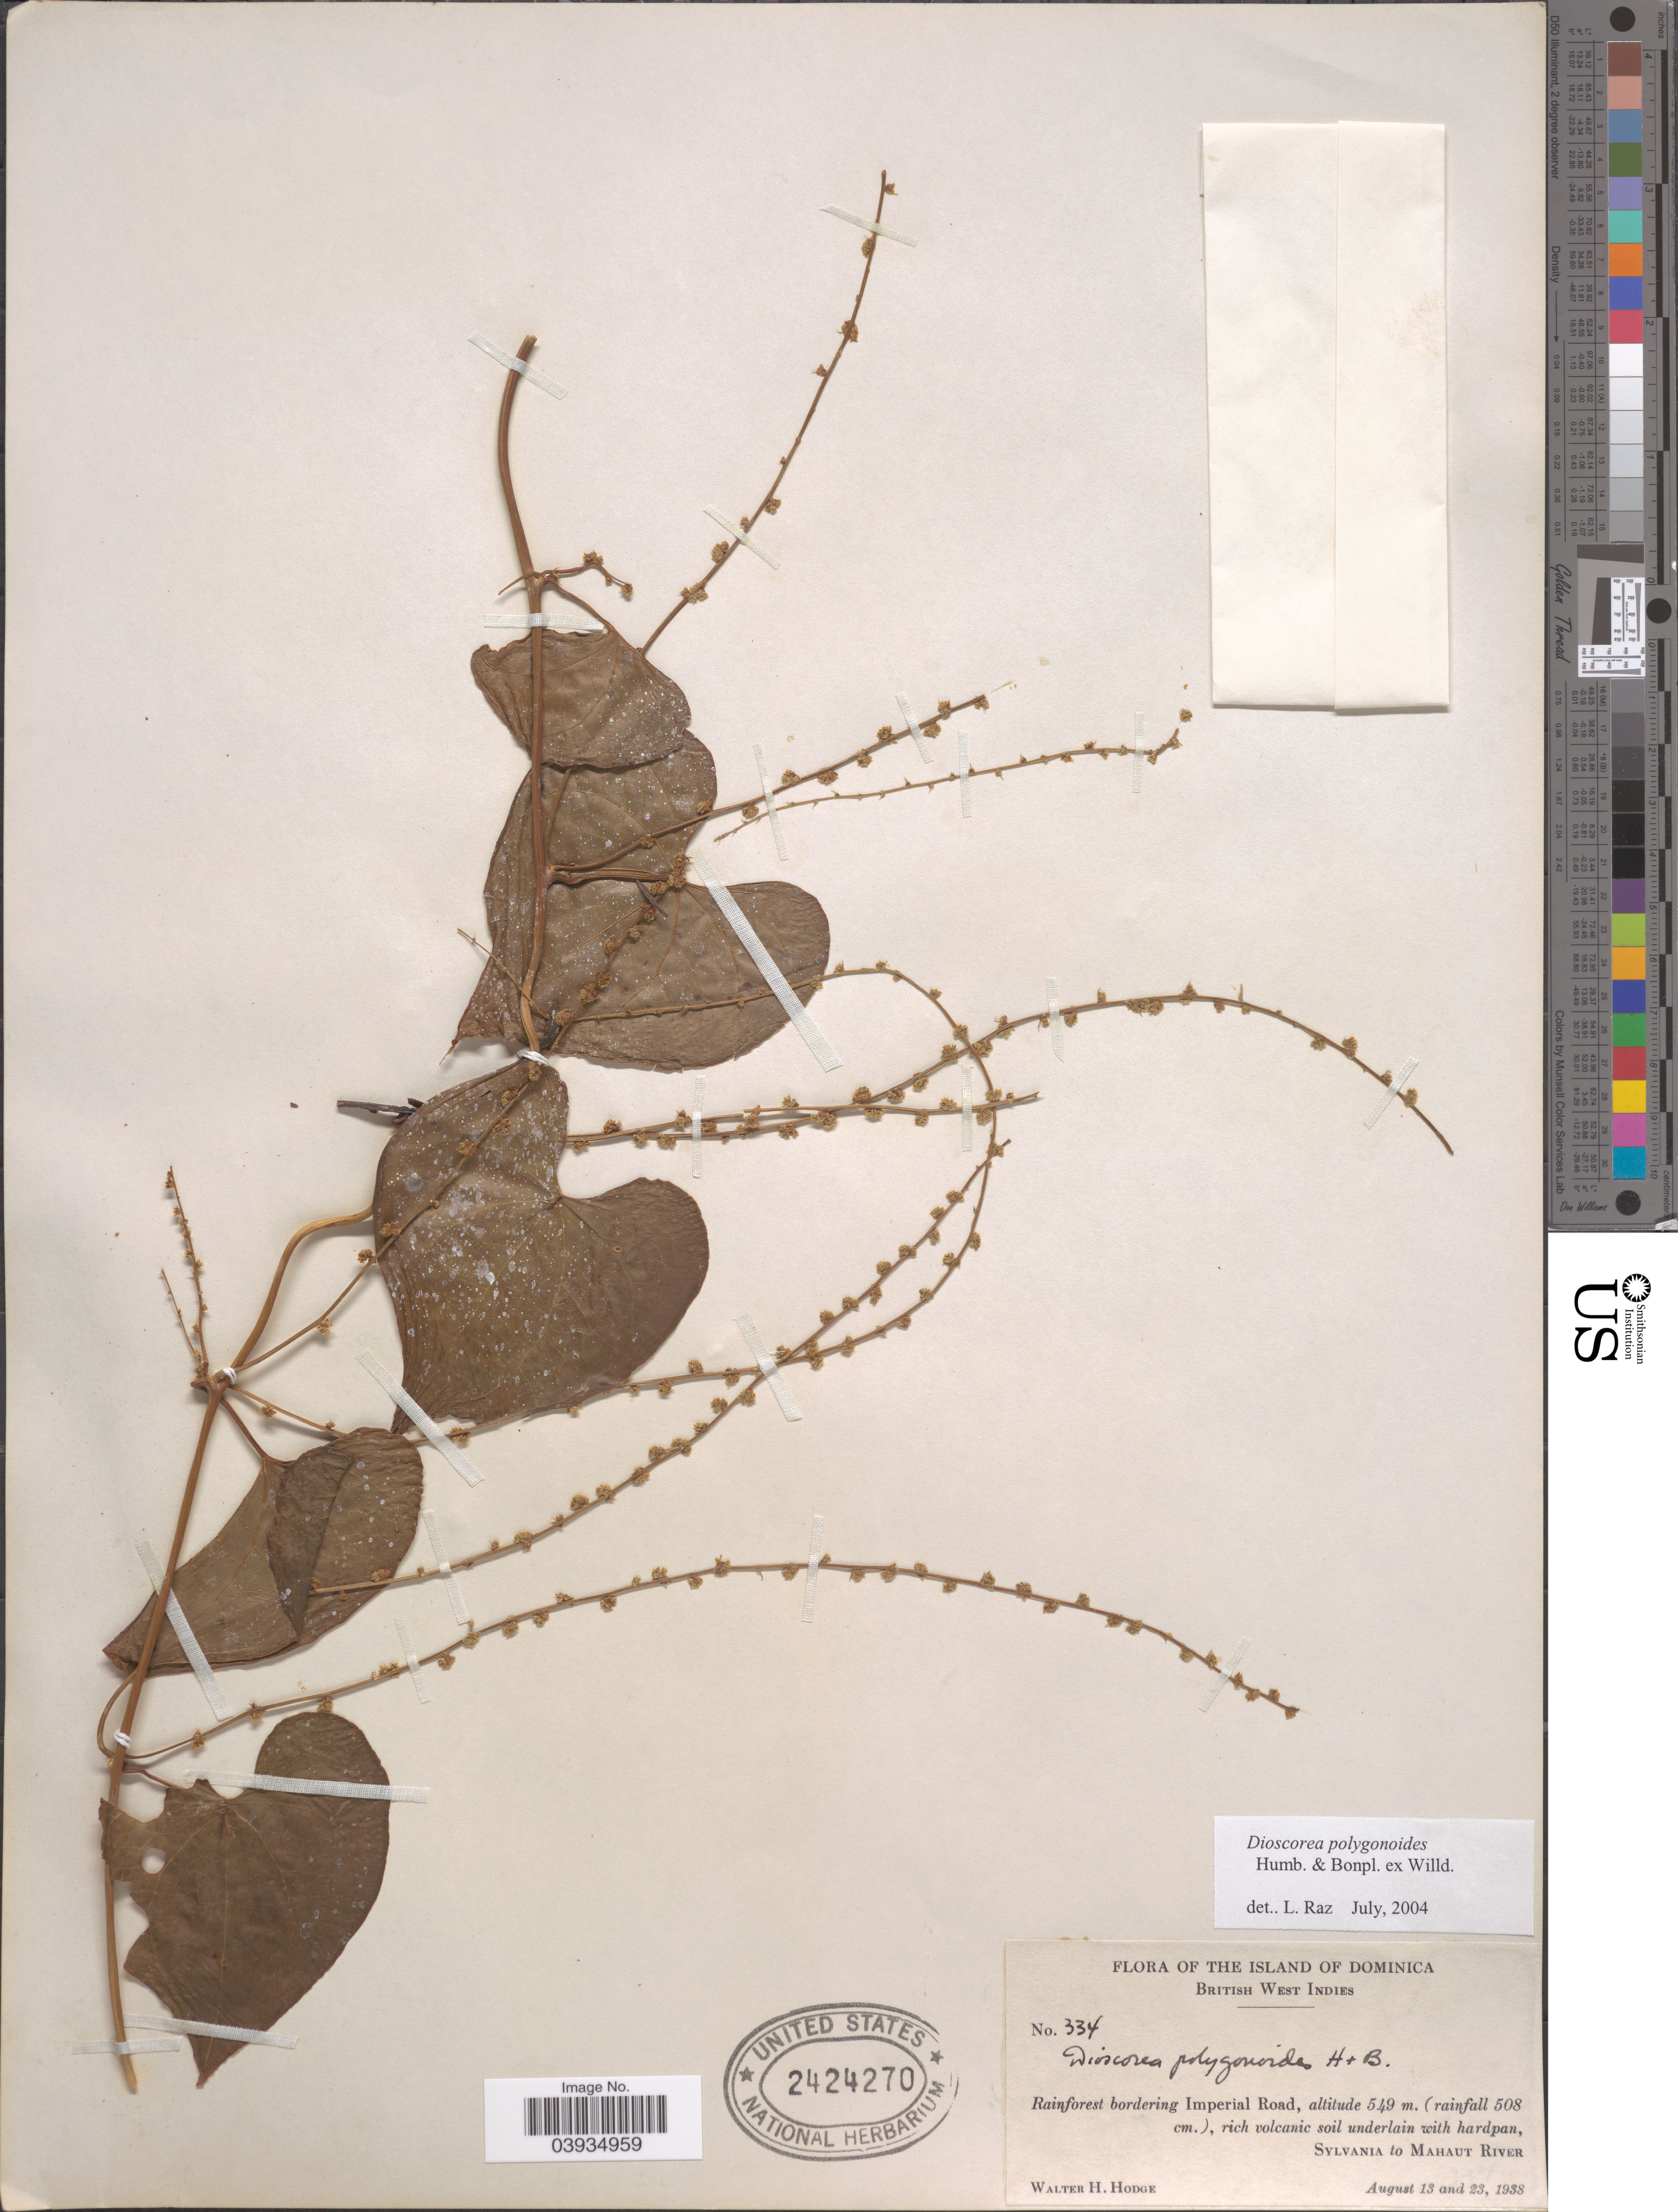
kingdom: Plantae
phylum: Tracheophyta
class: Liliopsida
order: Dioscoreales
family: Dioscoreaceae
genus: Dioscorea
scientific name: Dioscorea polygonoides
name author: Humb. & Bonpl. ex Willd.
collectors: W. Hodge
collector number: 334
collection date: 1938-08-13/1938-08-23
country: Dominica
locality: British West Indies. Rainforest bordering Imperial Road, Sylvania to Mahaut River.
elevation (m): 549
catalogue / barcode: US 2424270